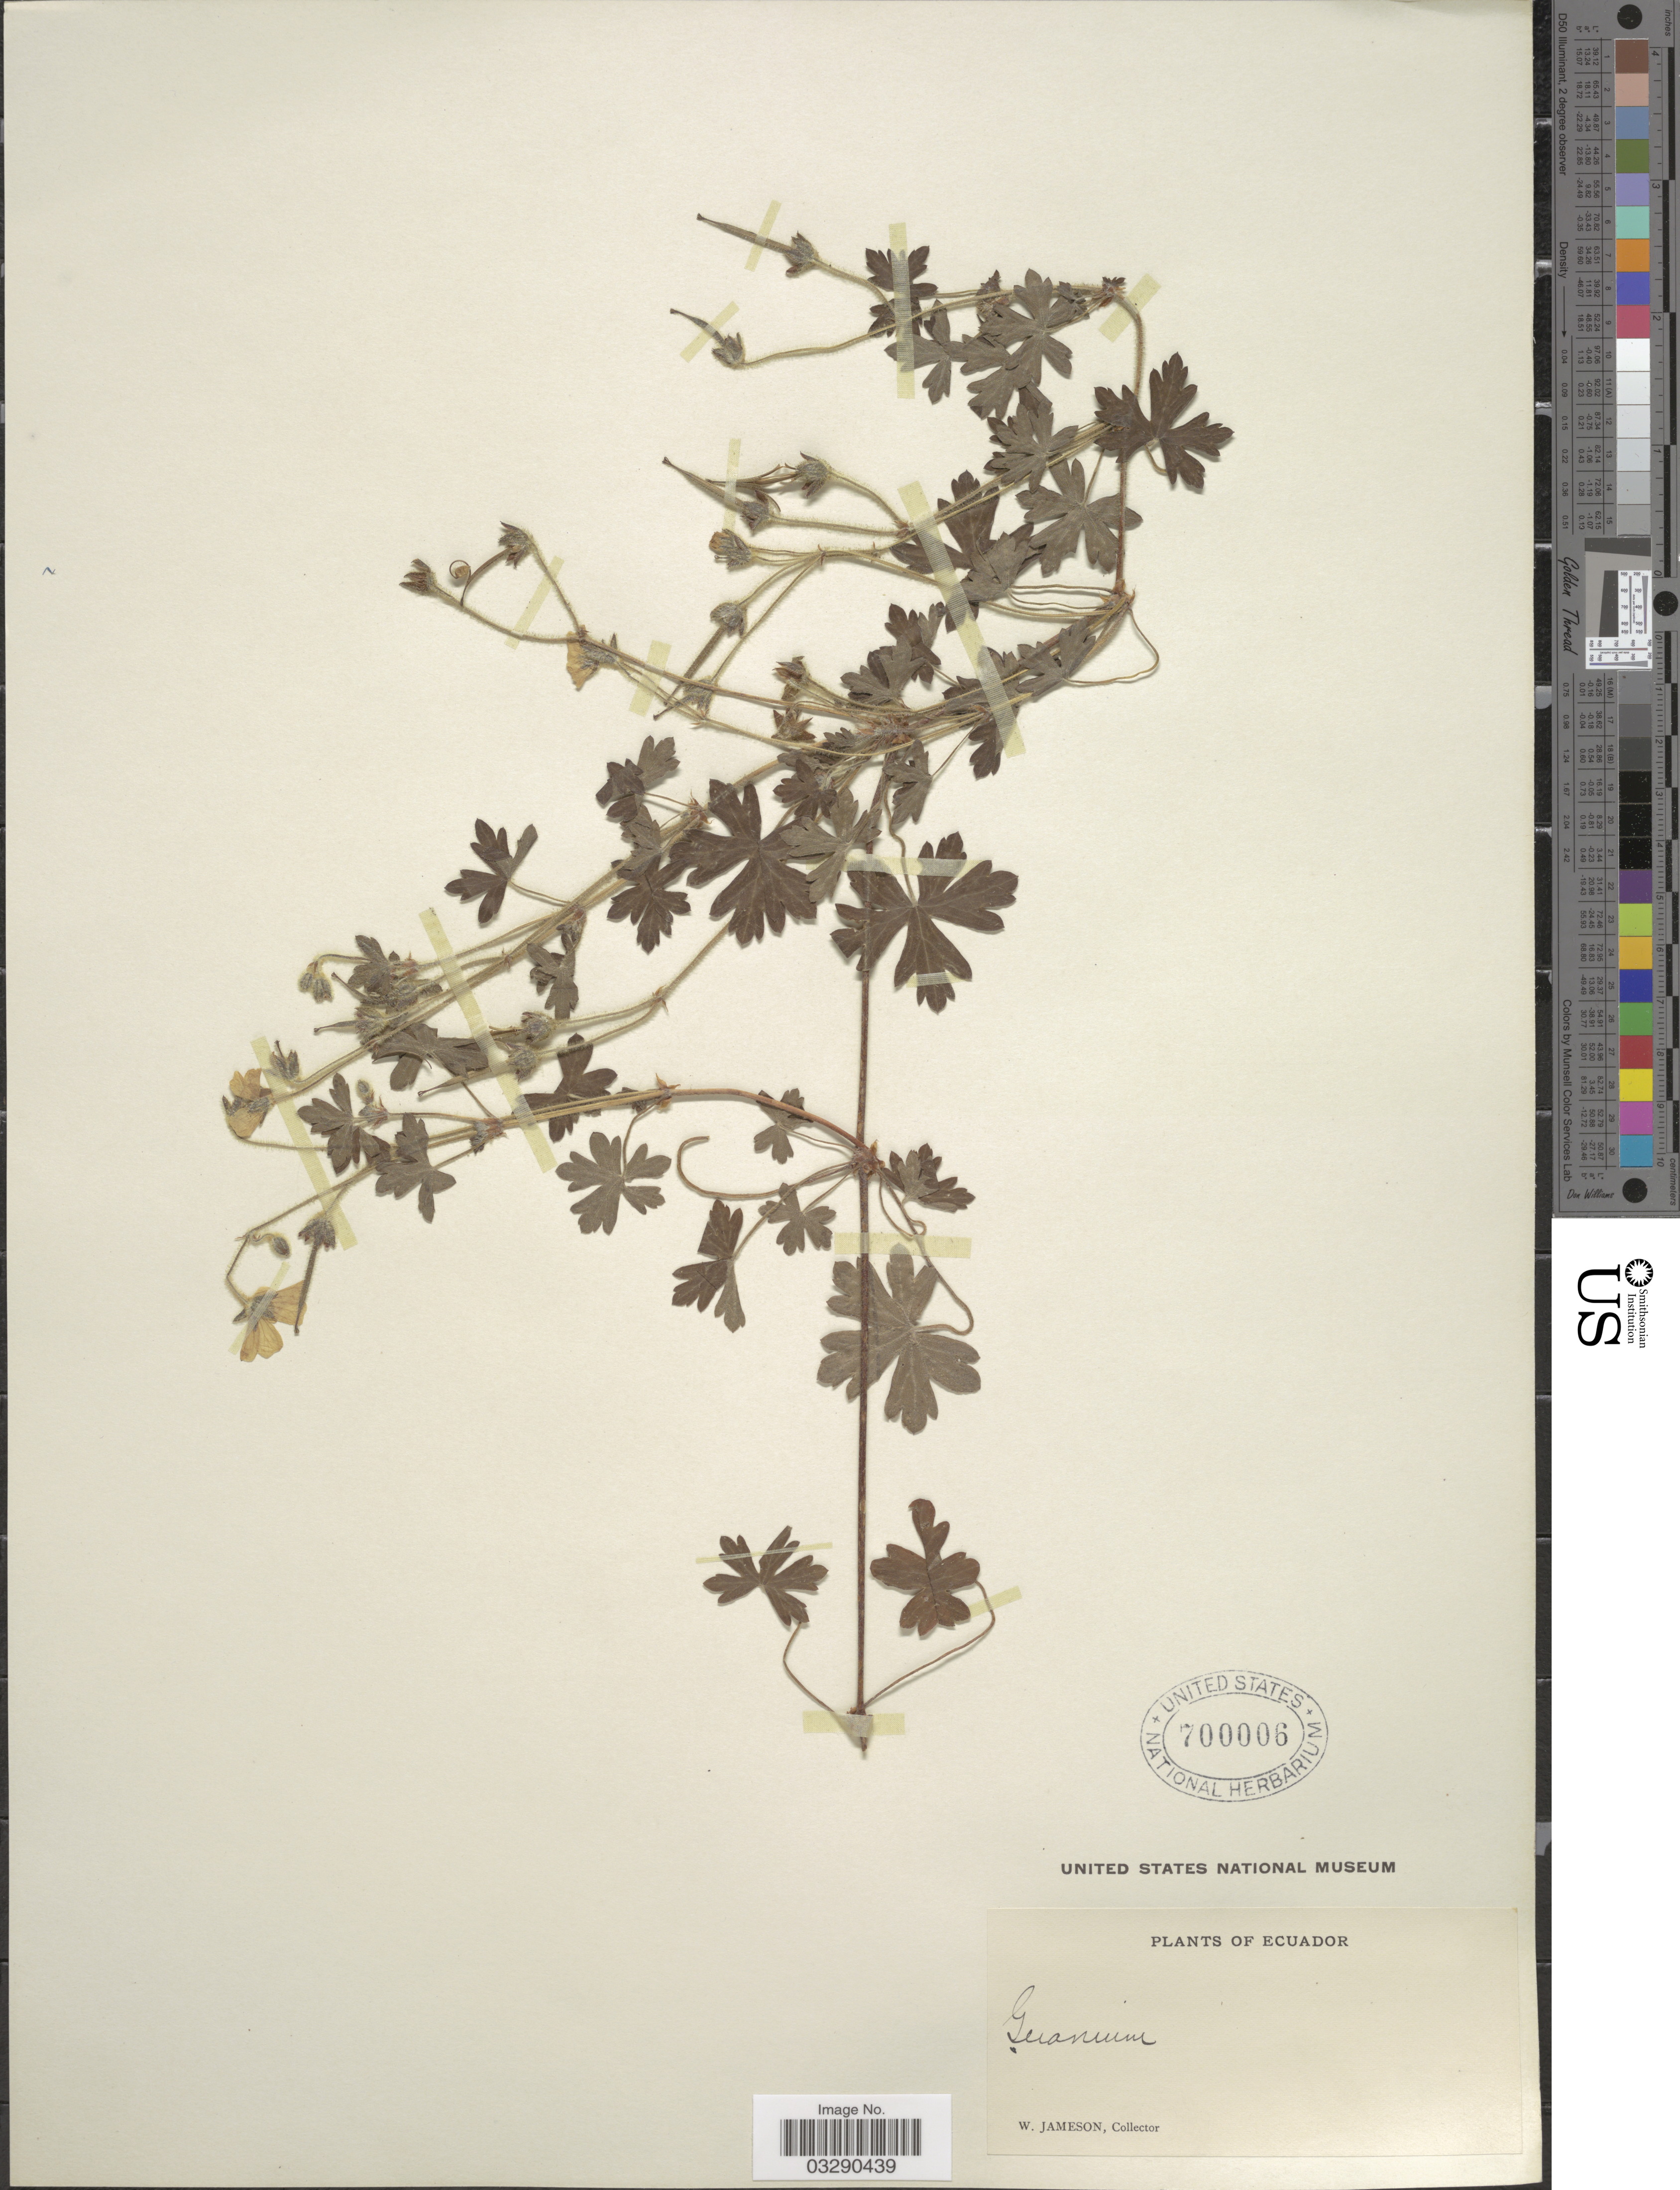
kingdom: Plantae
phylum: Tracheophyta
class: Magnoliopsida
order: Geraniales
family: Geraniaceae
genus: Geranium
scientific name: Geranium sp.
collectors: W. Jameson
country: Ecuador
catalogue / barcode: US 700006